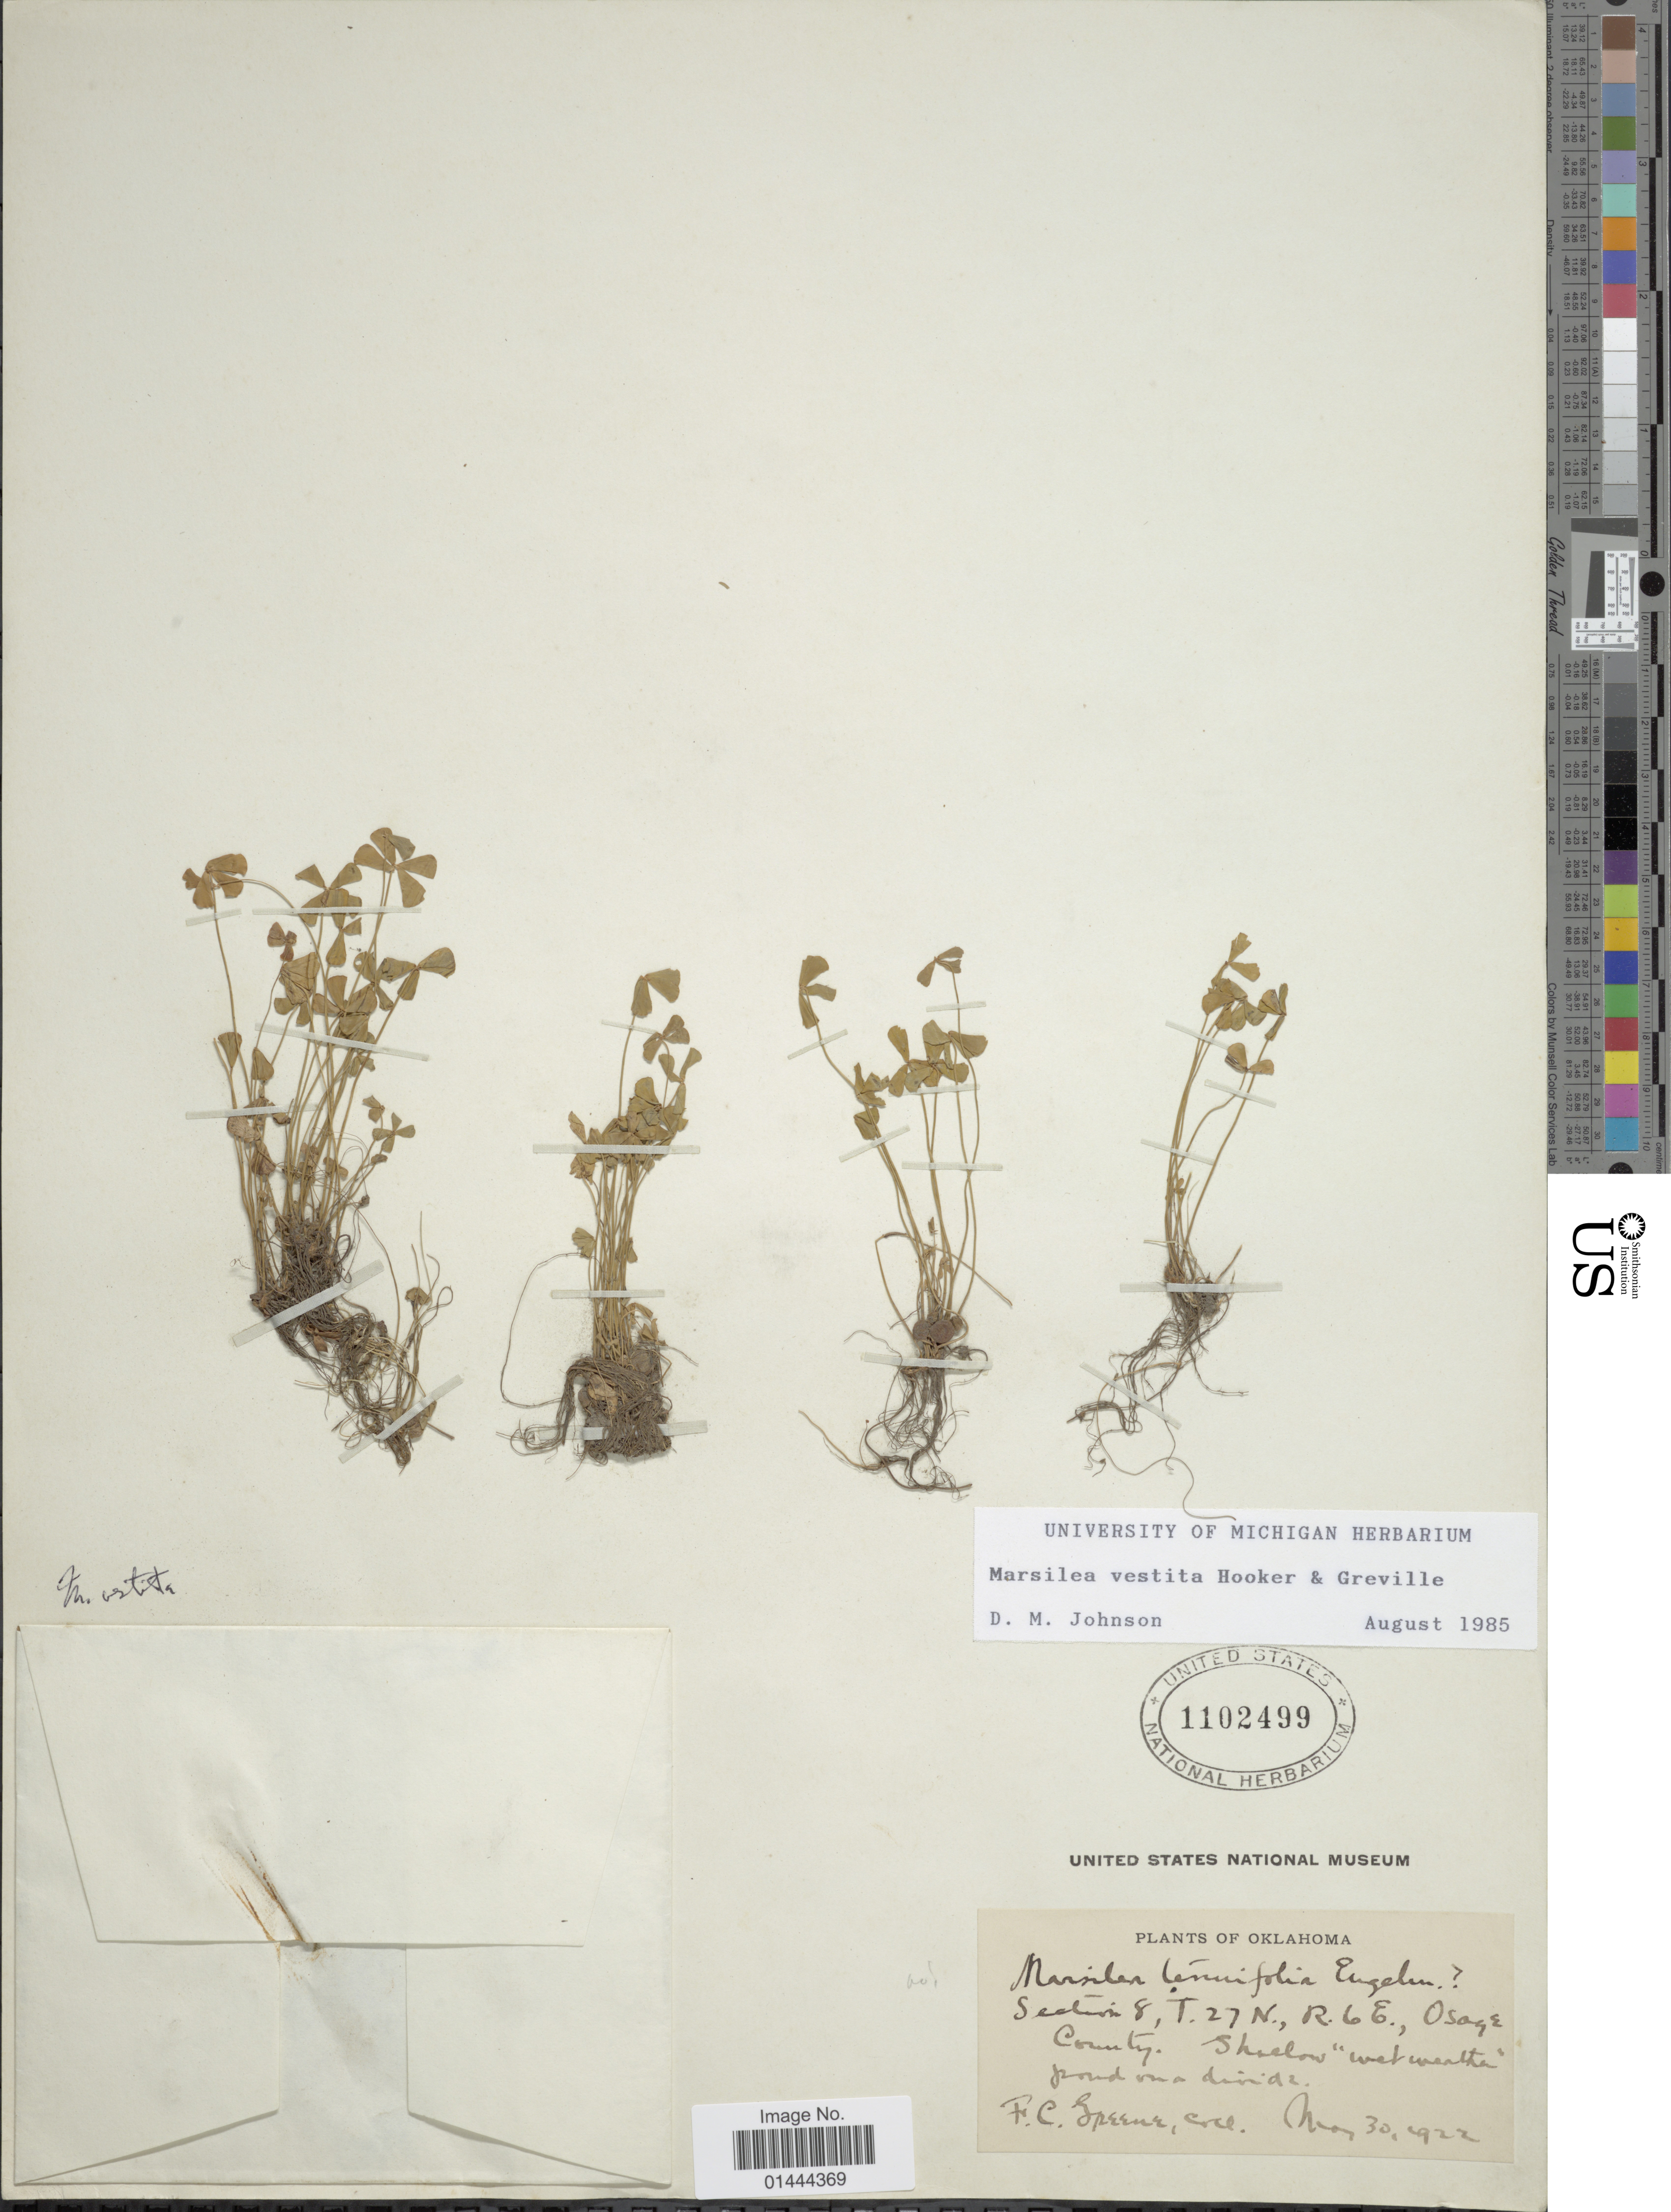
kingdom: Plantae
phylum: Tracheophyta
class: Polypodiopsida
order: Salviniales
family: Marsileaceae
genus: Marsilea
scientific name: Marsilea vestita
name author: Hook. & Grev.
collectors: F. C. Greene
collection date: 1922-11-30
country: United States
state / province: Oklahoma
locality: Section 8, T. 27 N., R6E., Osage County, Shallow wet weather pond on a divide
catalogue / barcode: US 1102499